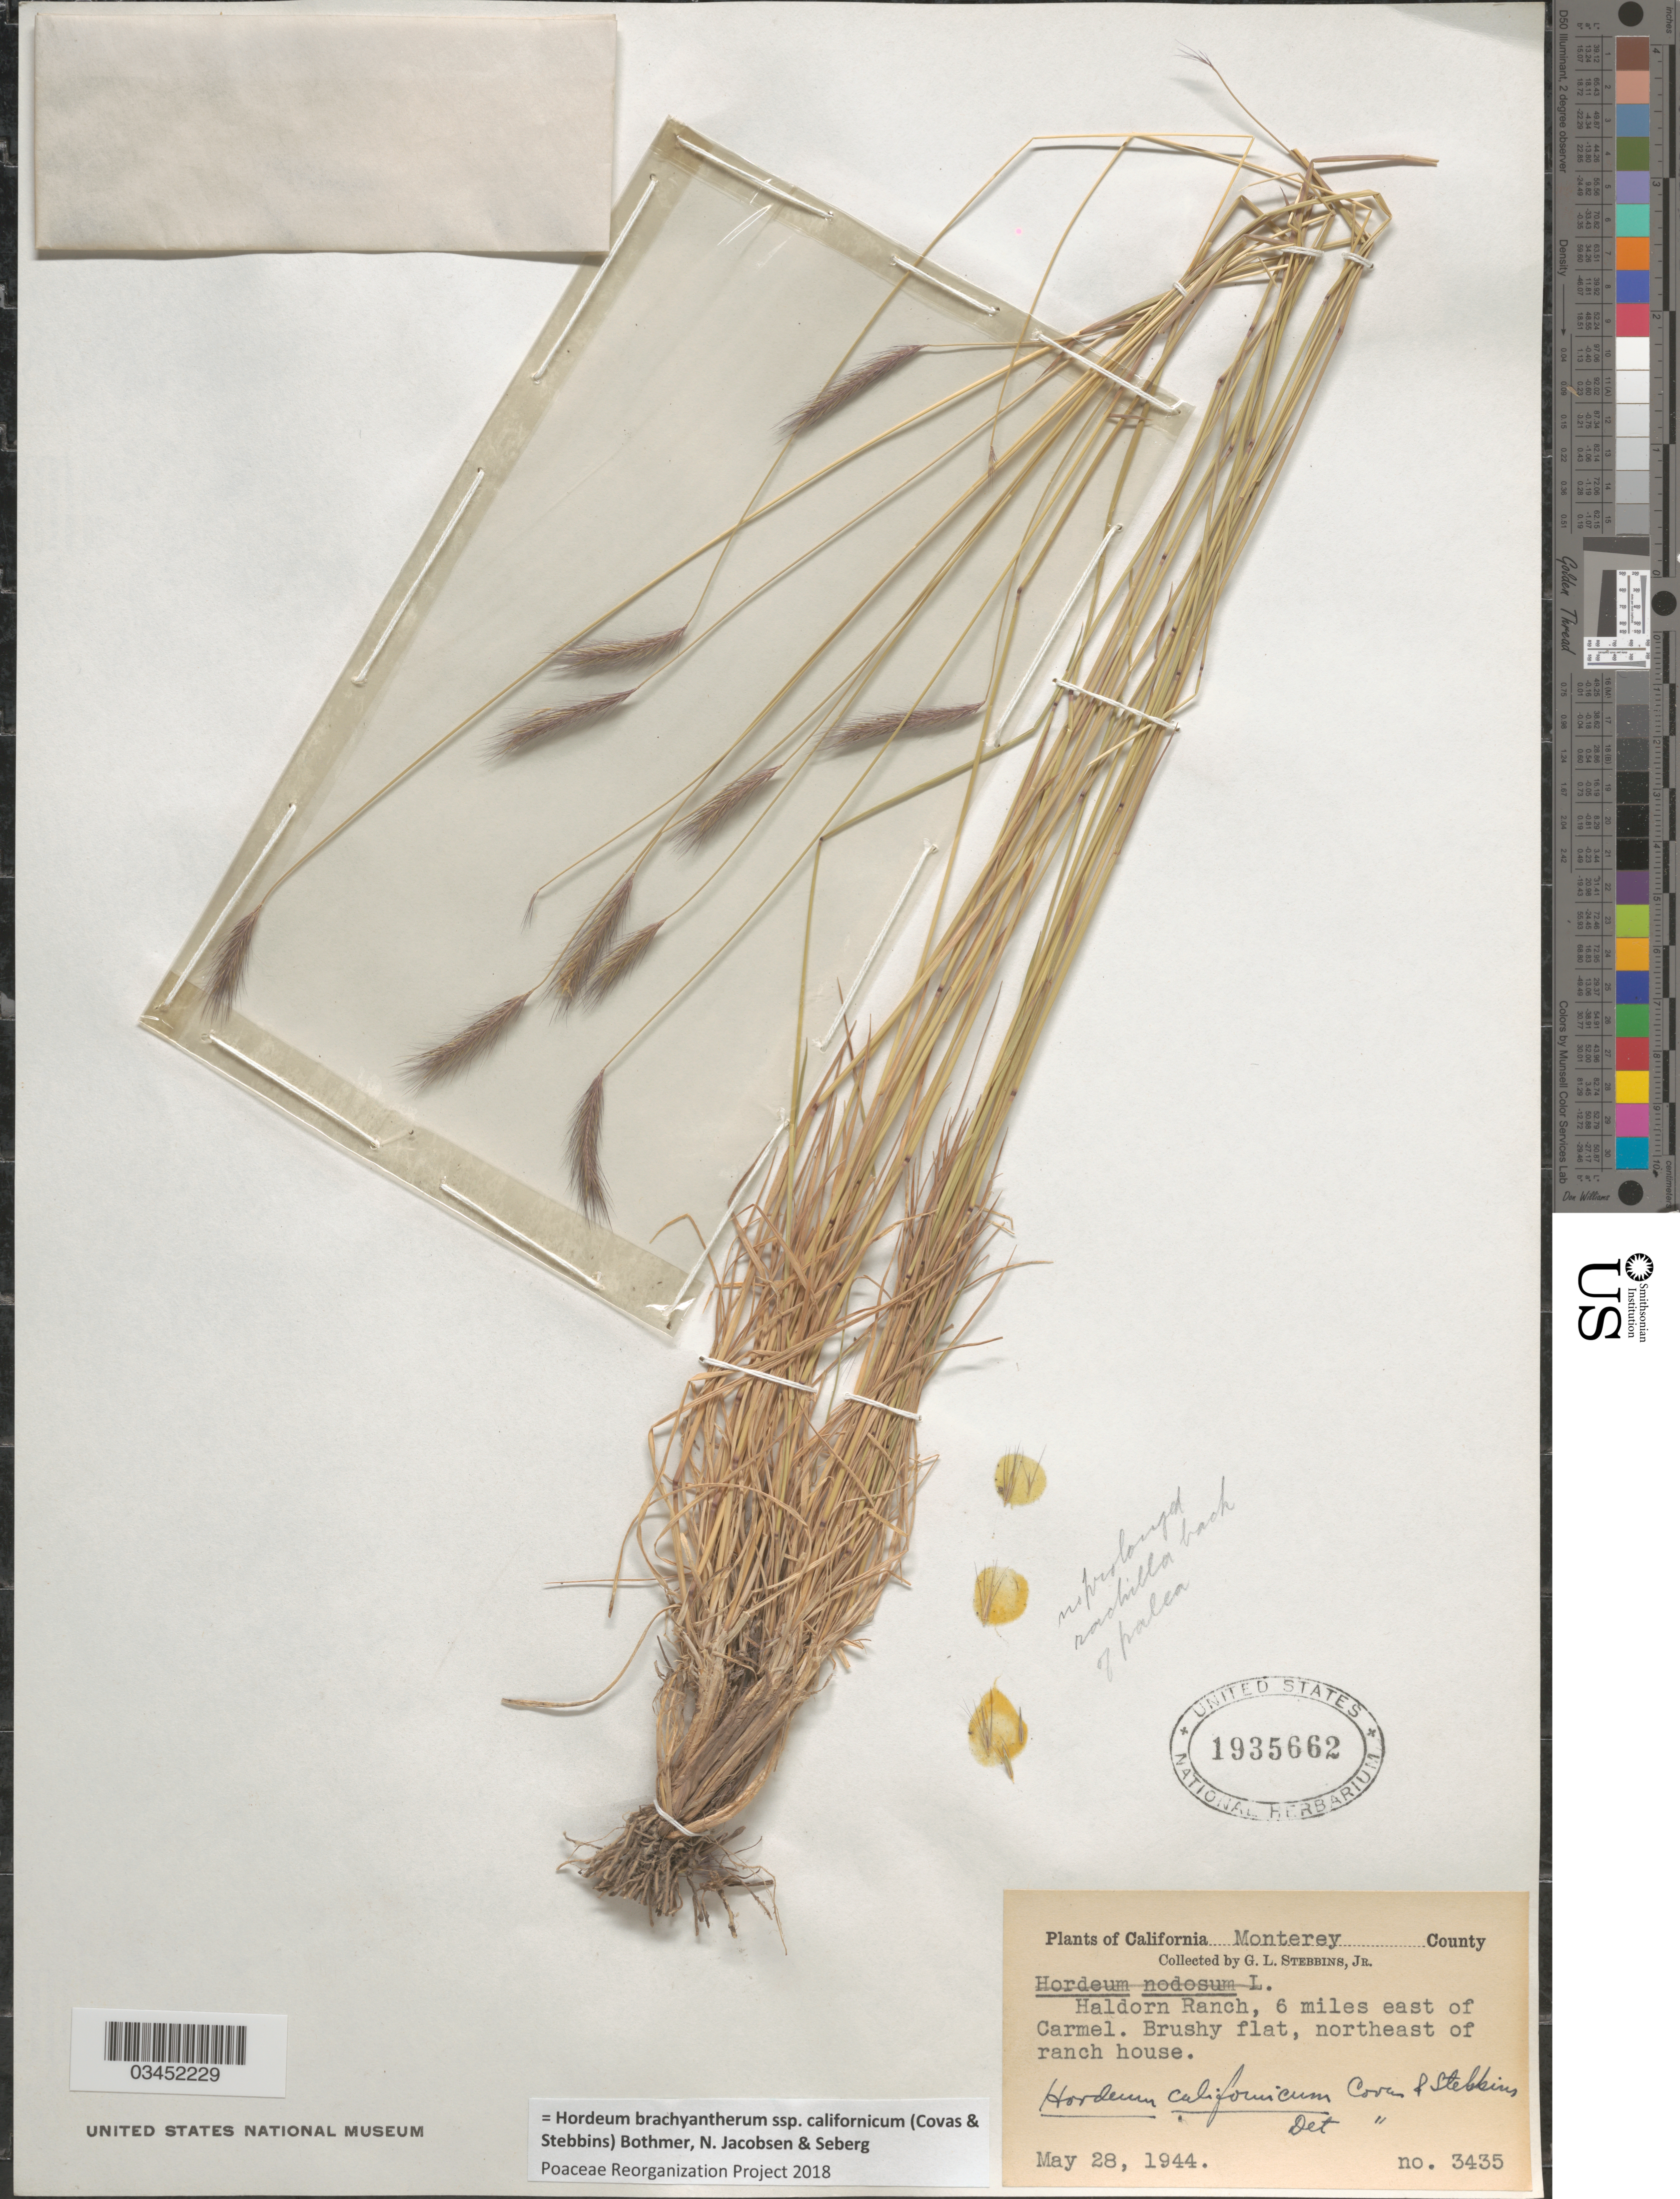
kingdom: Plantae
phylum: Tracheophyta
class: Liliopsida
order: Poales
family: Poaceae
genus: Hordeum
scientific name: Hordeum brachyantherum subsp. californicum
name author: (Covas & Stebbins) Bothmer et al.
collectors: G. L. Stebbins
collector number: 3435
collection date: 1944-05-28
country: United States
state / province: California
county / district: Monterey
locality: Monterey County. Haldorn Ranch, 6 miles east of Carmel. Brushy flat, northeast of ranch house.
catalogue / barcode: US 1935662